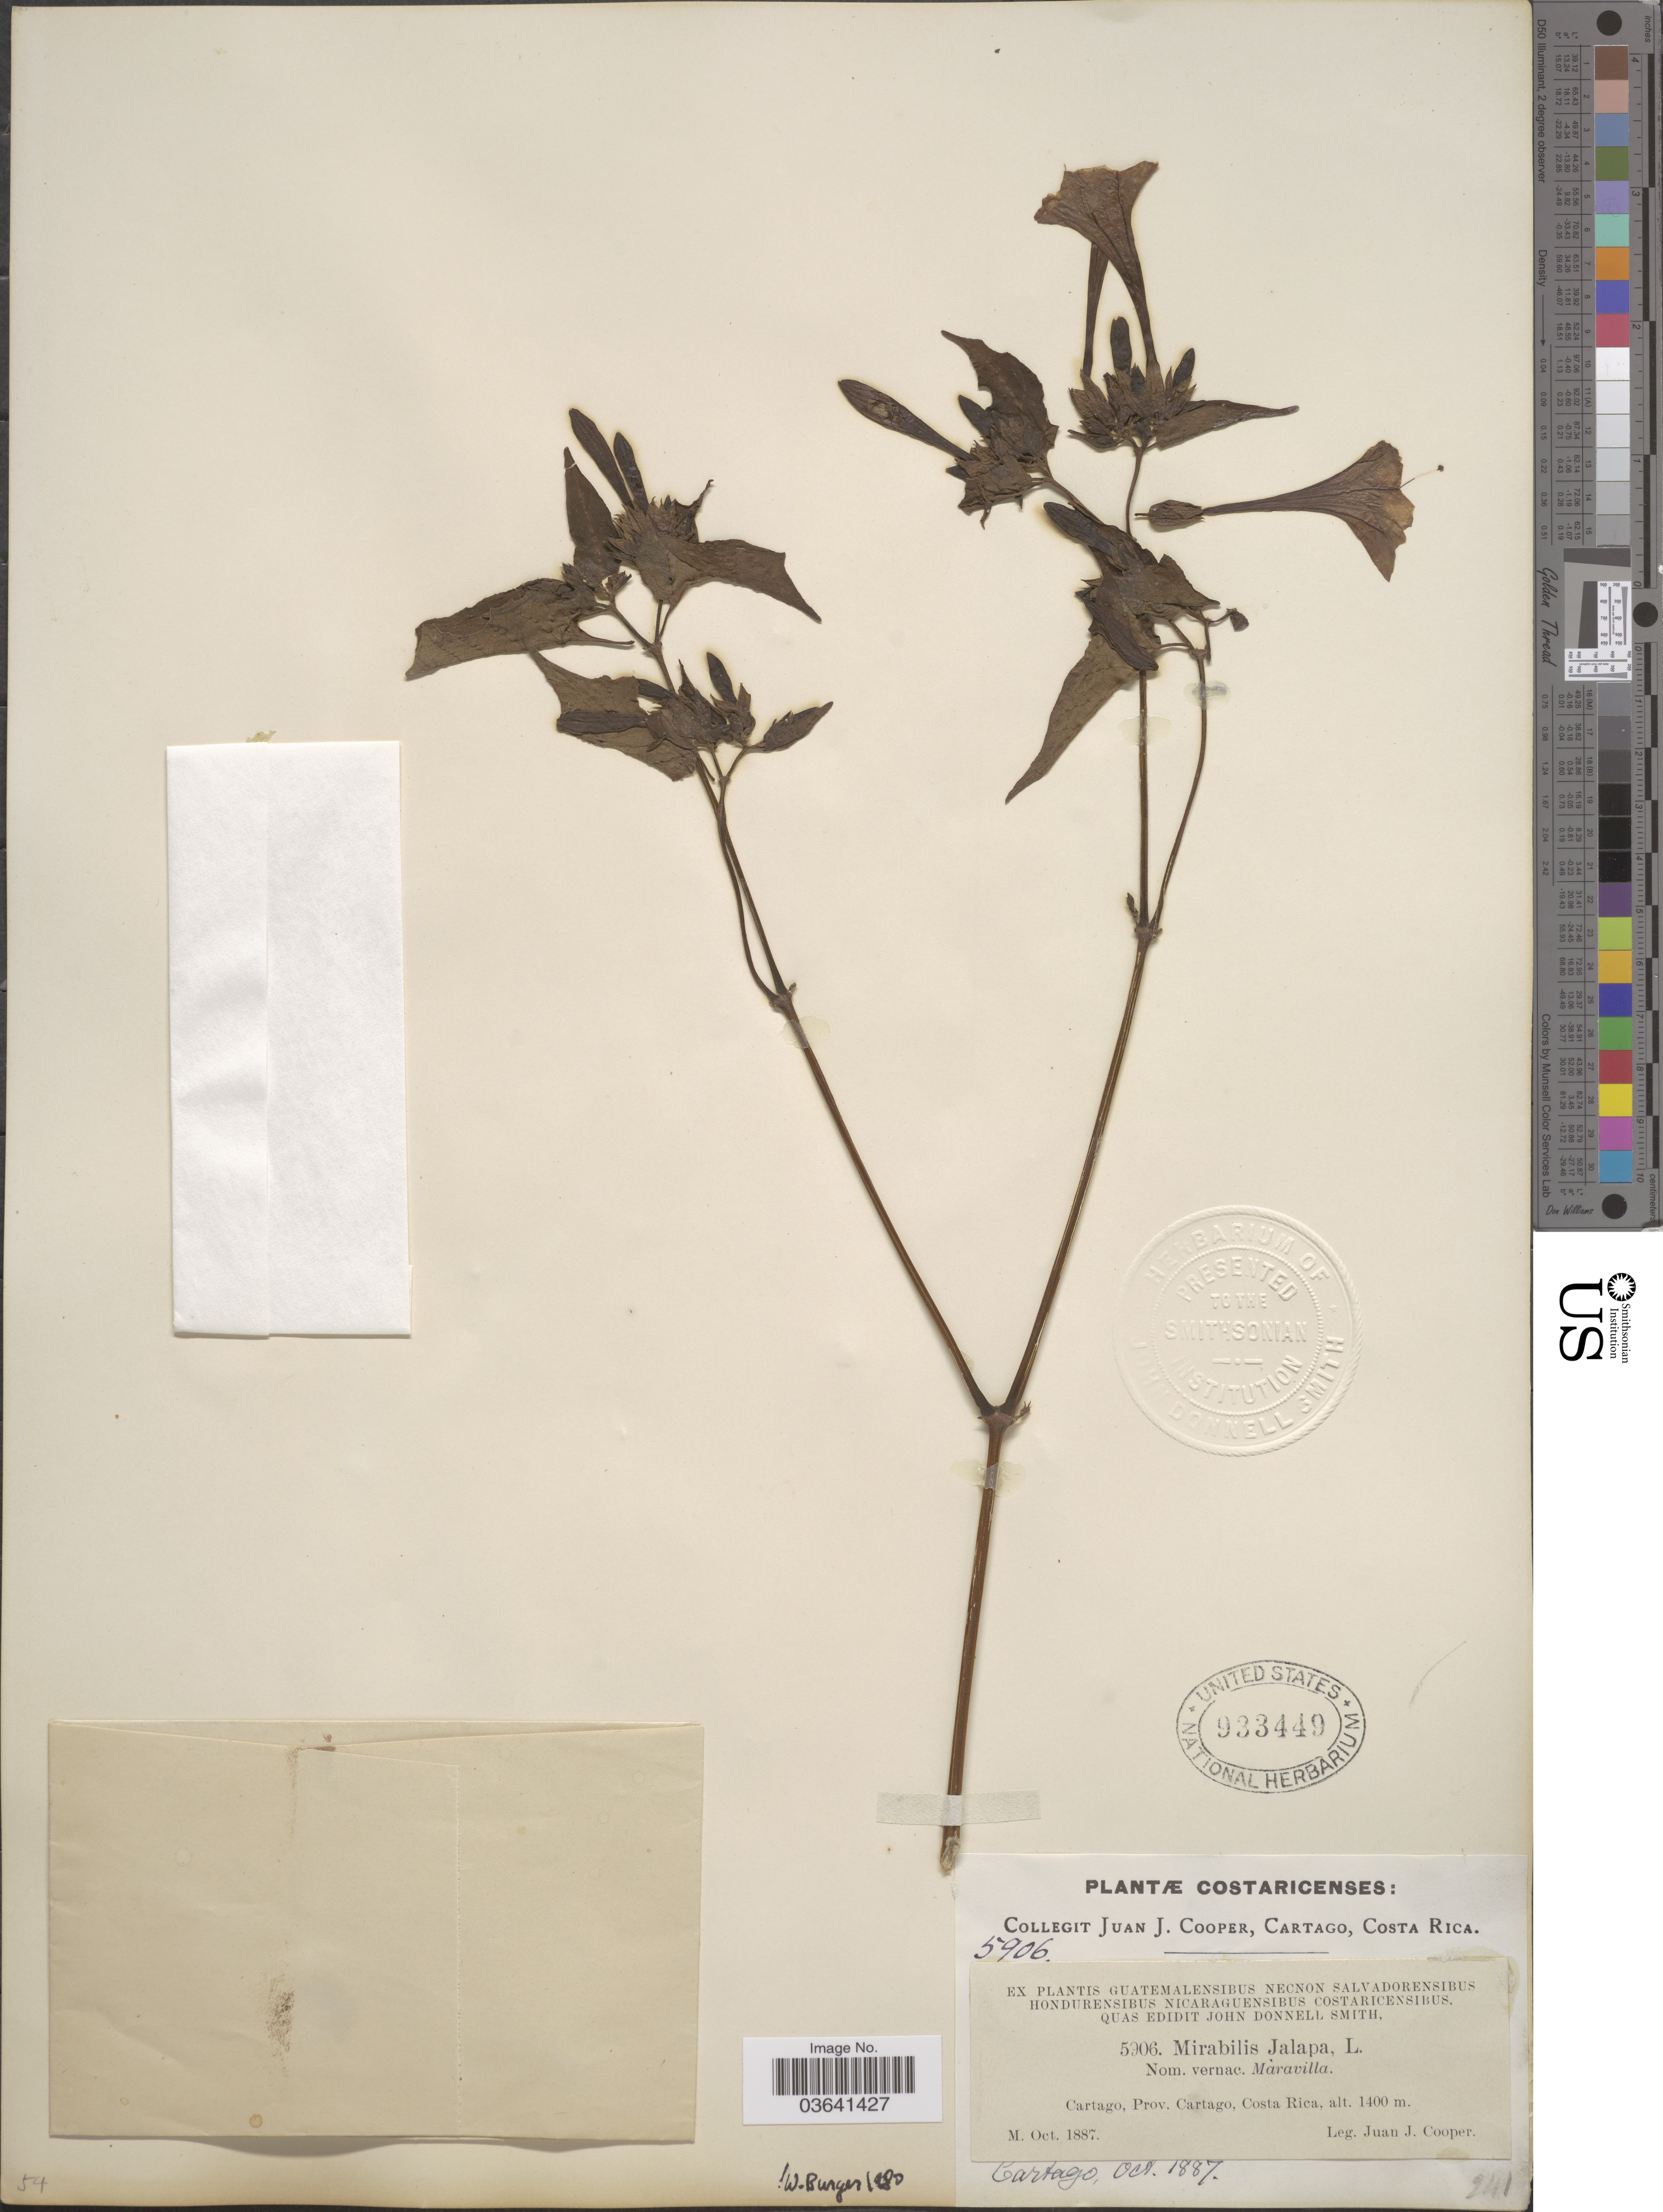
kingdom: Plantae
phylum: Tracheophyta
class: Magnoliopsida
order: Caryophyllales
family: Nyctaginaceae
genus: Mirabilis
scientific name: Mirabilis jalapa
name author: L.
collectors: J. J. Cooper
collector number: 5906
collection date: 1887-10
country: Costa Rica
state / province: Cartago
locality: Cartago, Prov. Cartago.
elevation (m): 1400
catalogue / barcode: US 933449